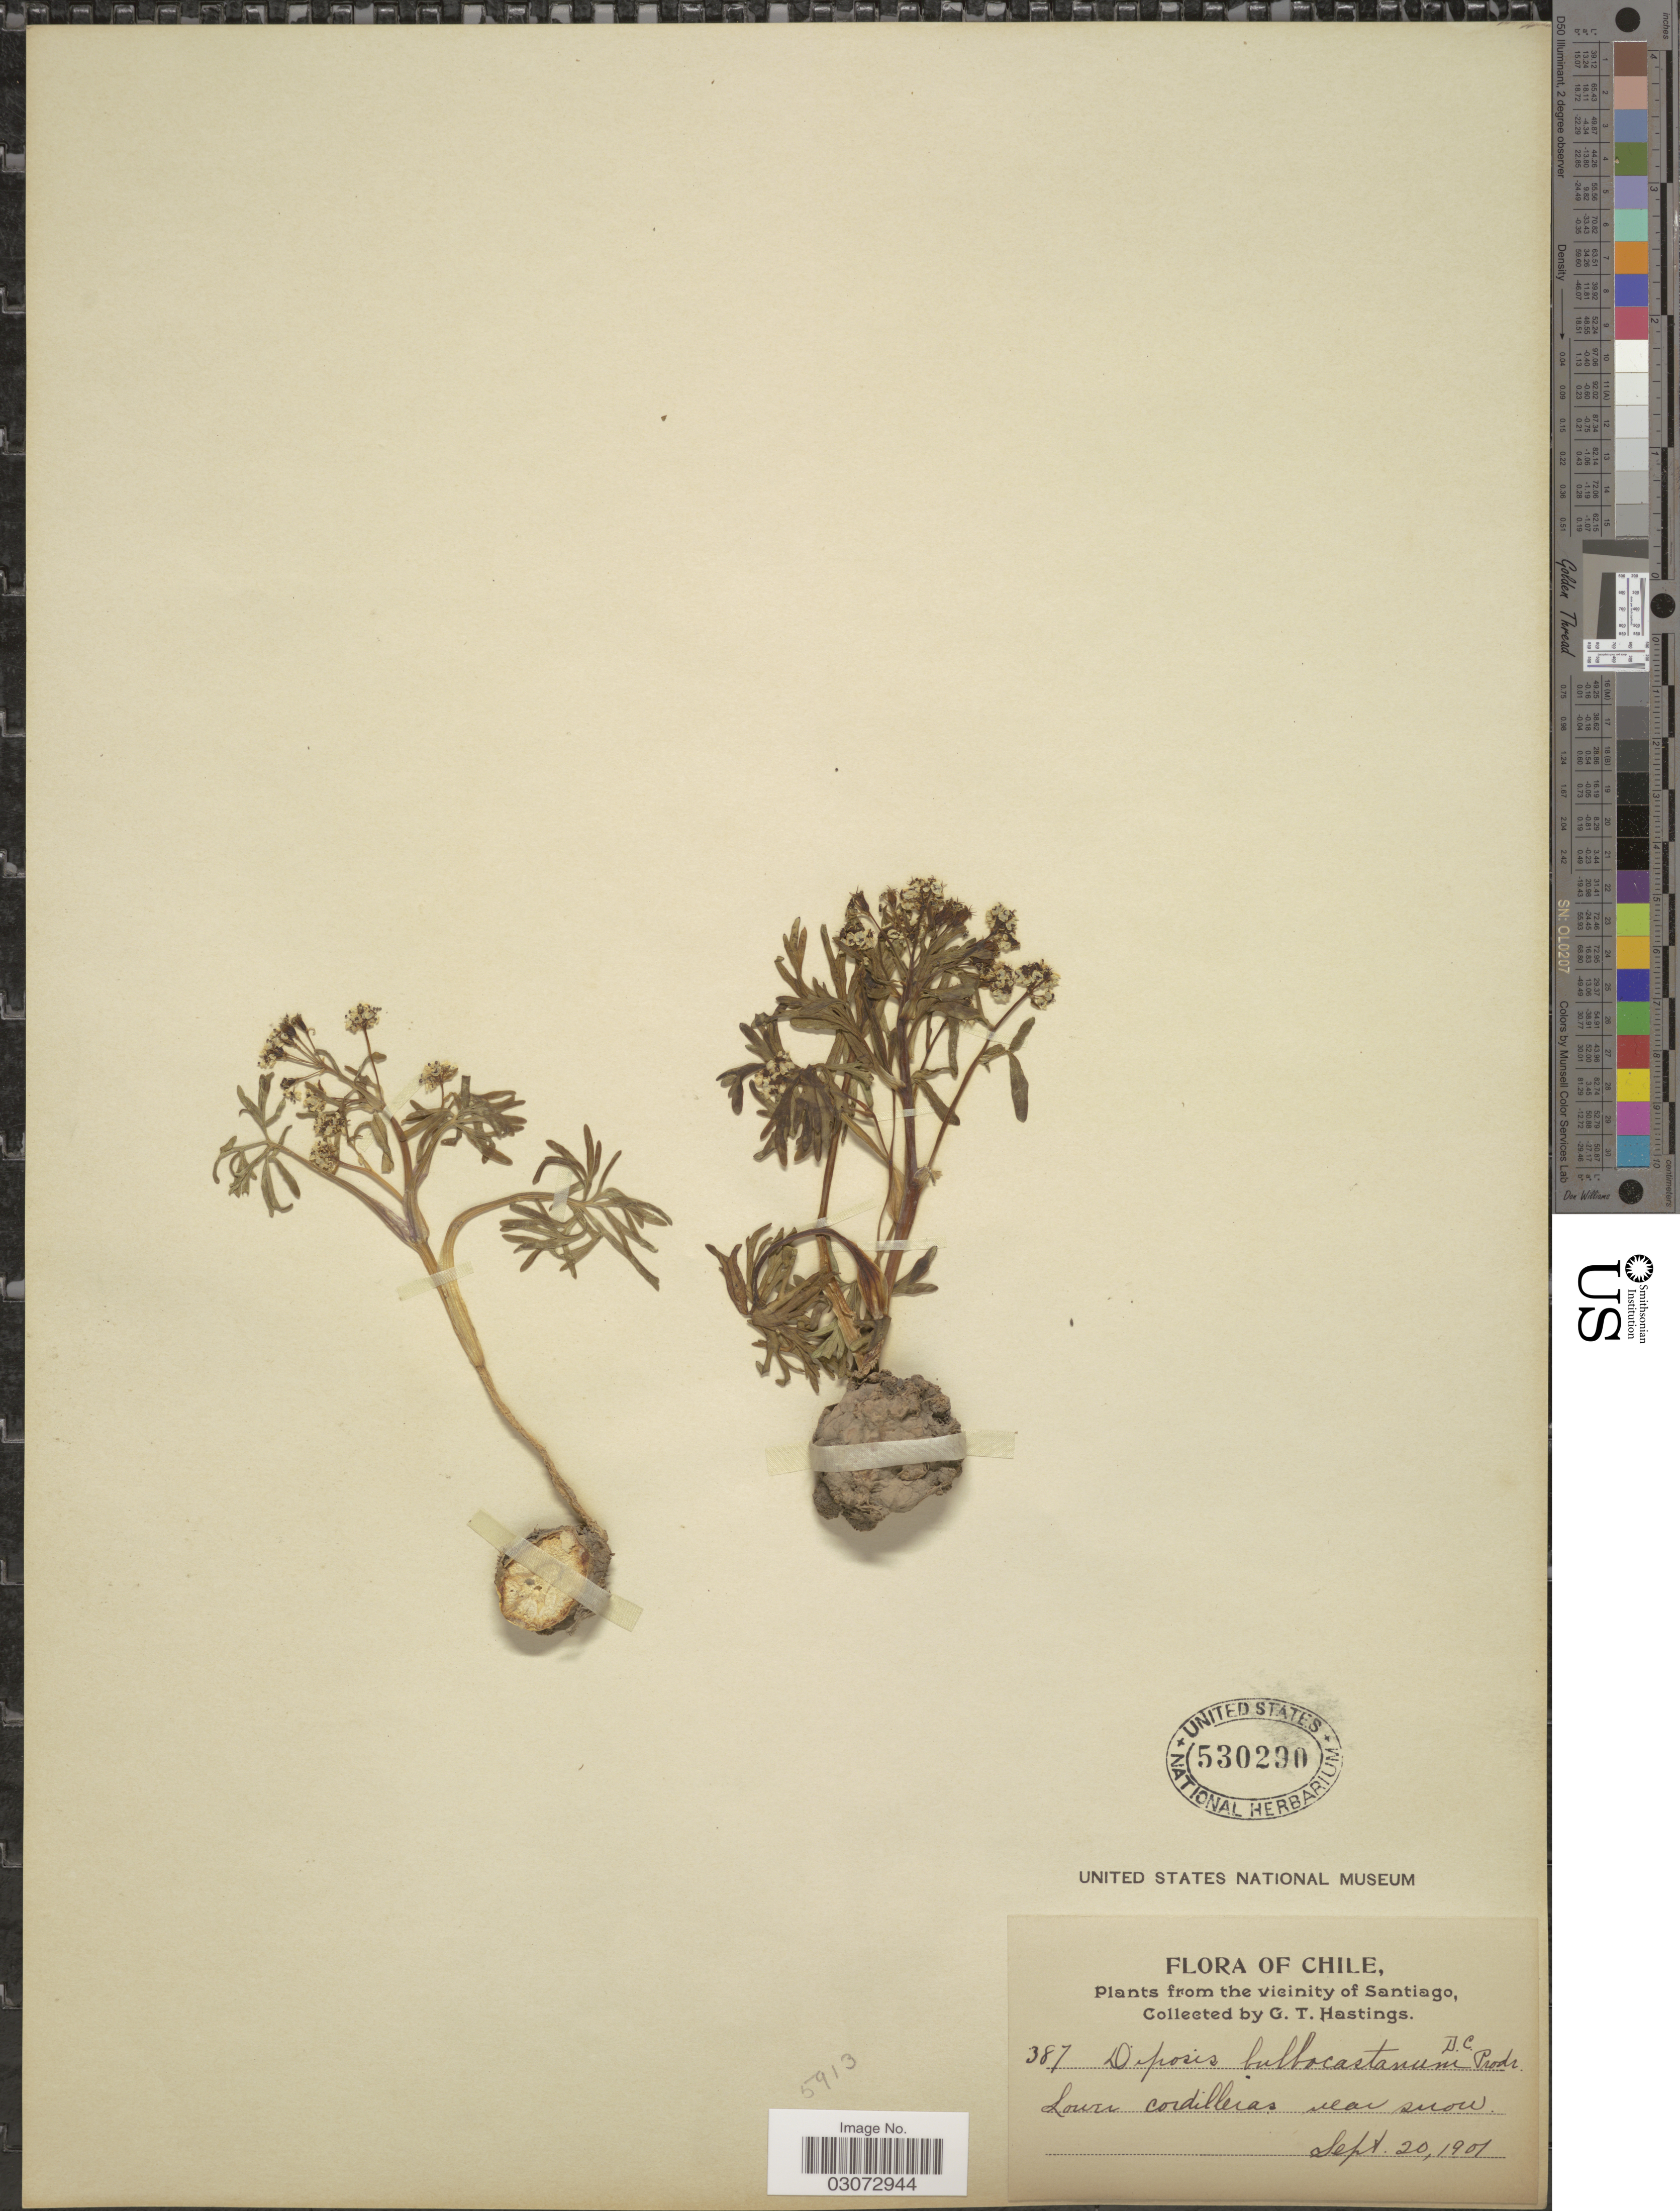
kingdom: Plantae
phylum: Tracheophyta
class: Magnoliopsida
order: Apiales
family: Apiaceae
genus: Diposis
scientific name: Diposis bulbocastanum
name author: DC.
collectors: G. Hastings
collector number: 387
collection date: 1901-09-20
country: Chile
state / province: Región Metropolitana (RM)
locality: Vicinity of Santiago. Lower Cordillera near snow.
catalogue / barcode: US 530290